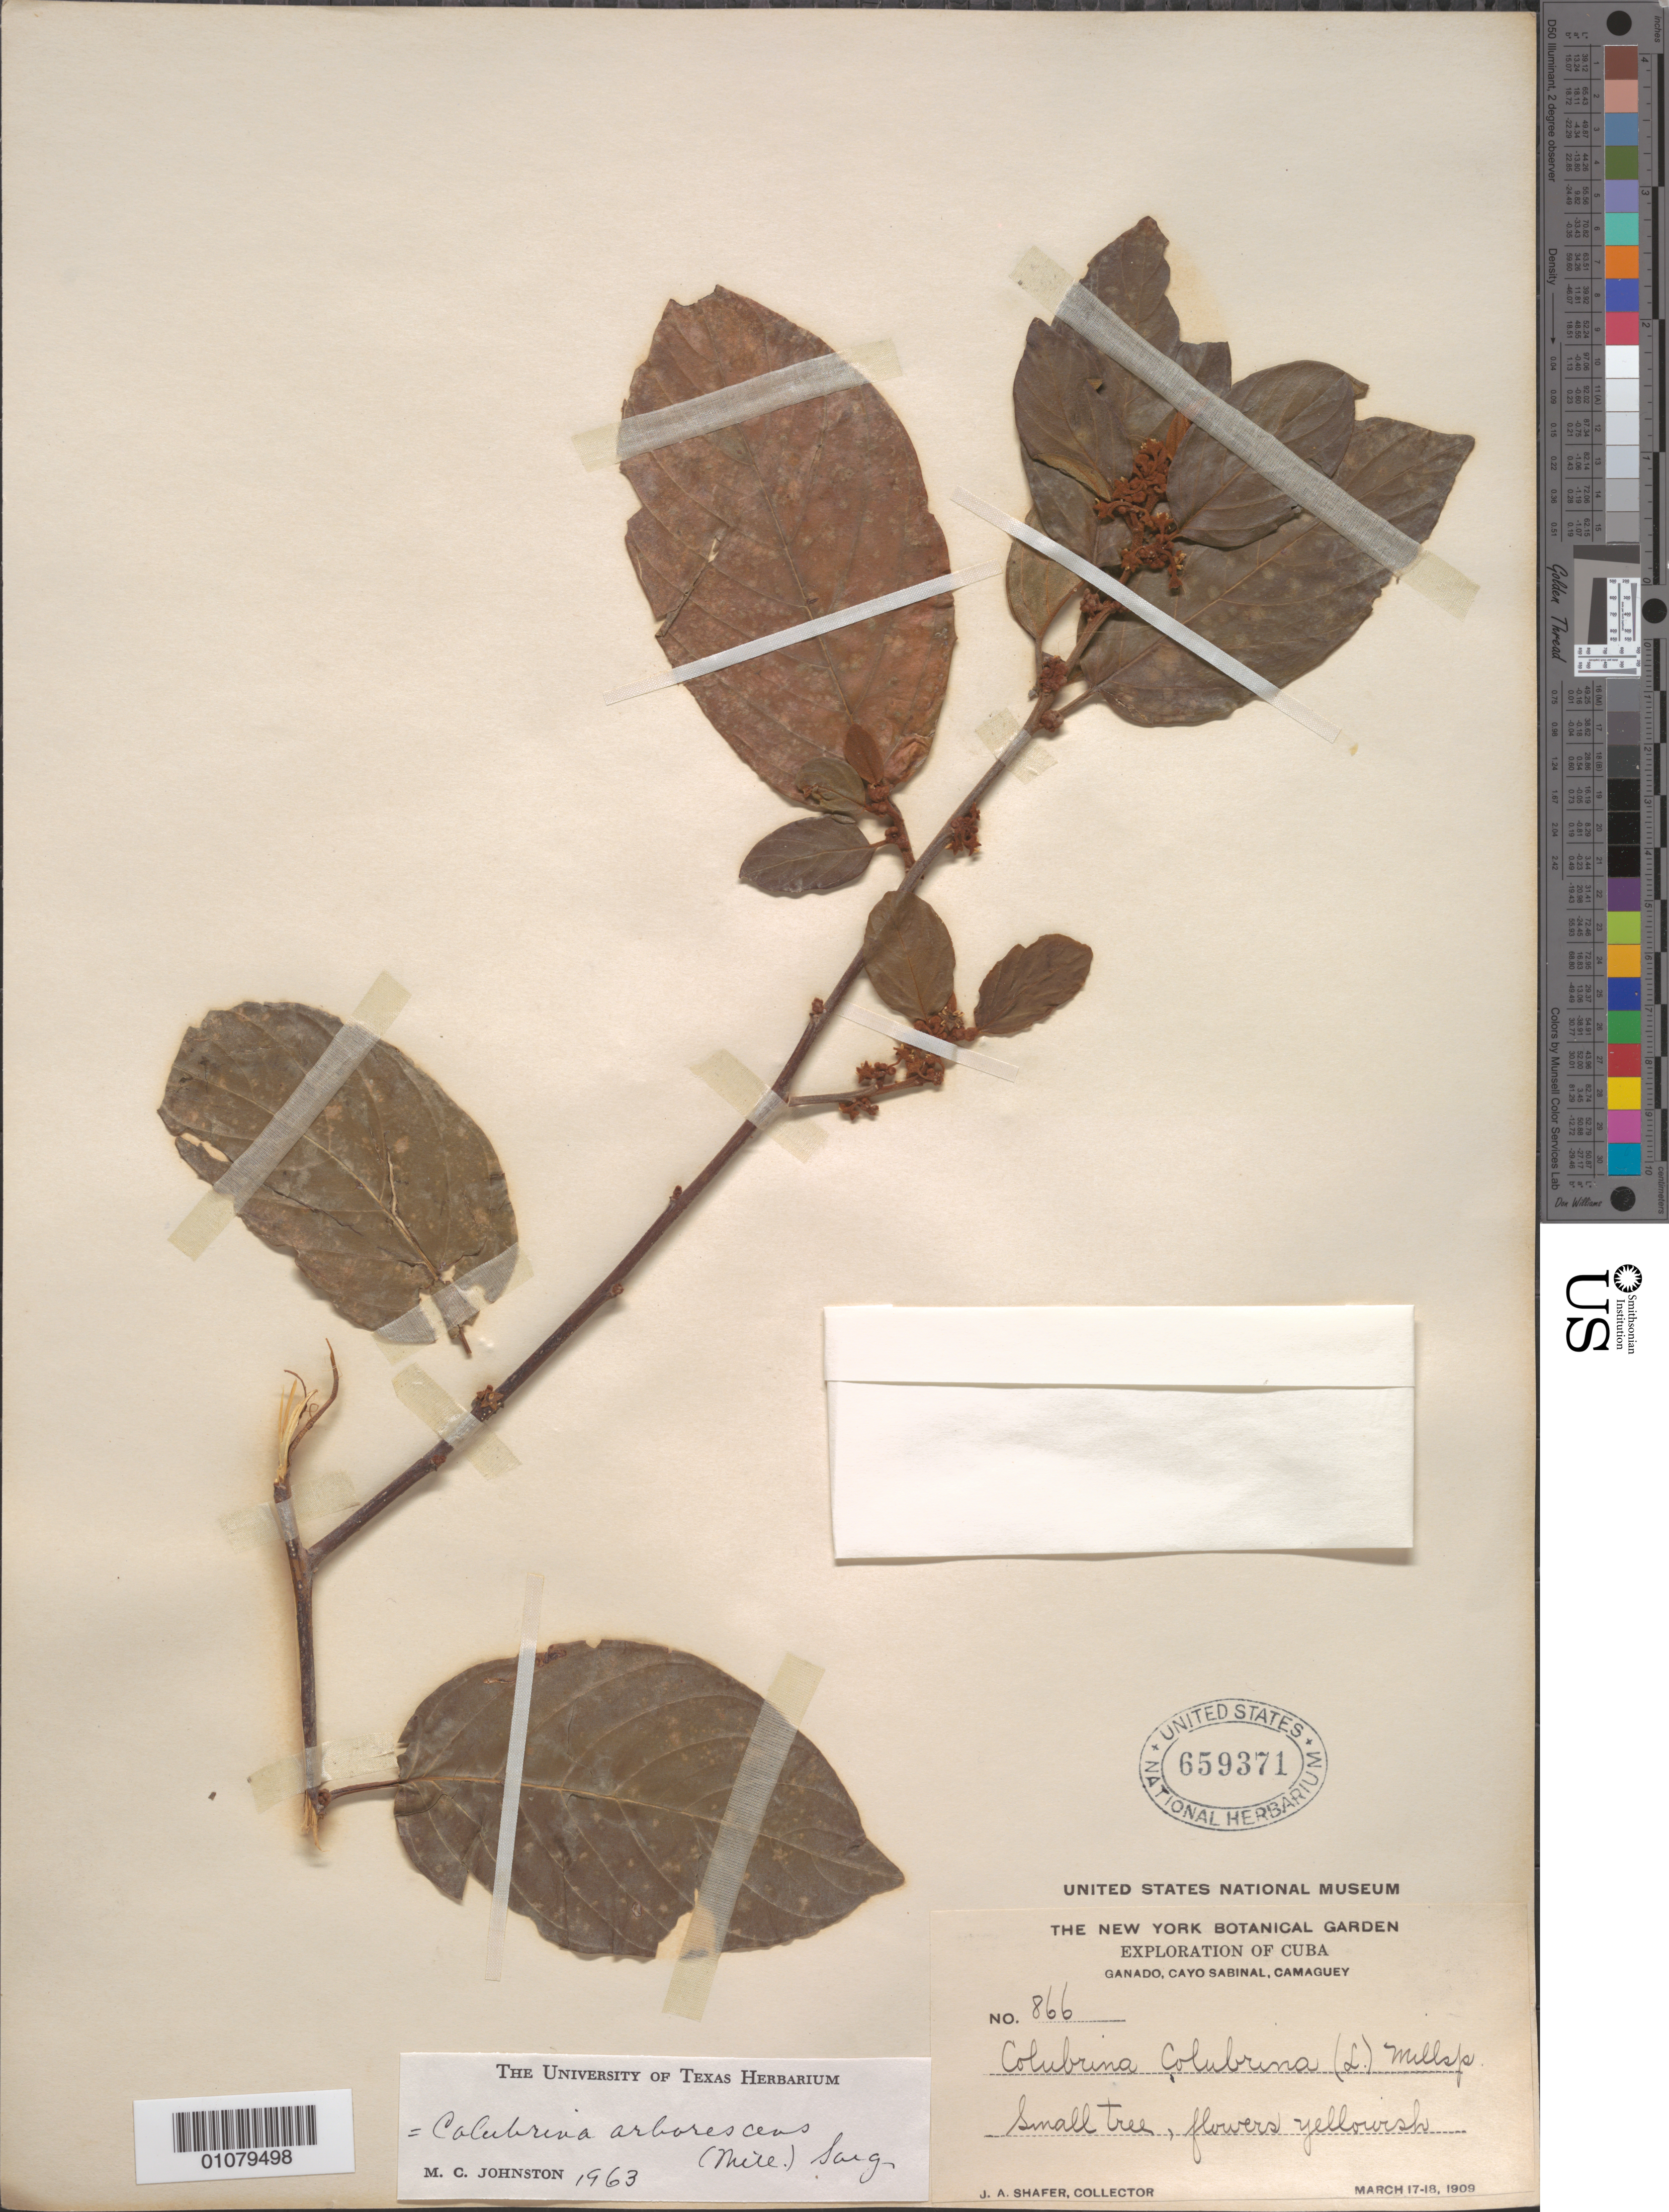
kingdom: Plantae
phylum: Tracheophyta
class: Magnoliopsida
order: Rosales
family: Rhamnaceae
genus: Colubrina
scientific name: Colubrina arborescens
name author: (Mill.) Sarg.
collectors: J. A. Shafer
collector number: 866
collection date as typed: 17 Mar 1909 and 18 Mar 1909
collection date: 1909-03-17,1909-03-18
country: Cuba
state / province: Camagüey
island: Cuba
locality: Ganado, Cayo Sabinal, Camaguey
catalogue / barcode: US 659371